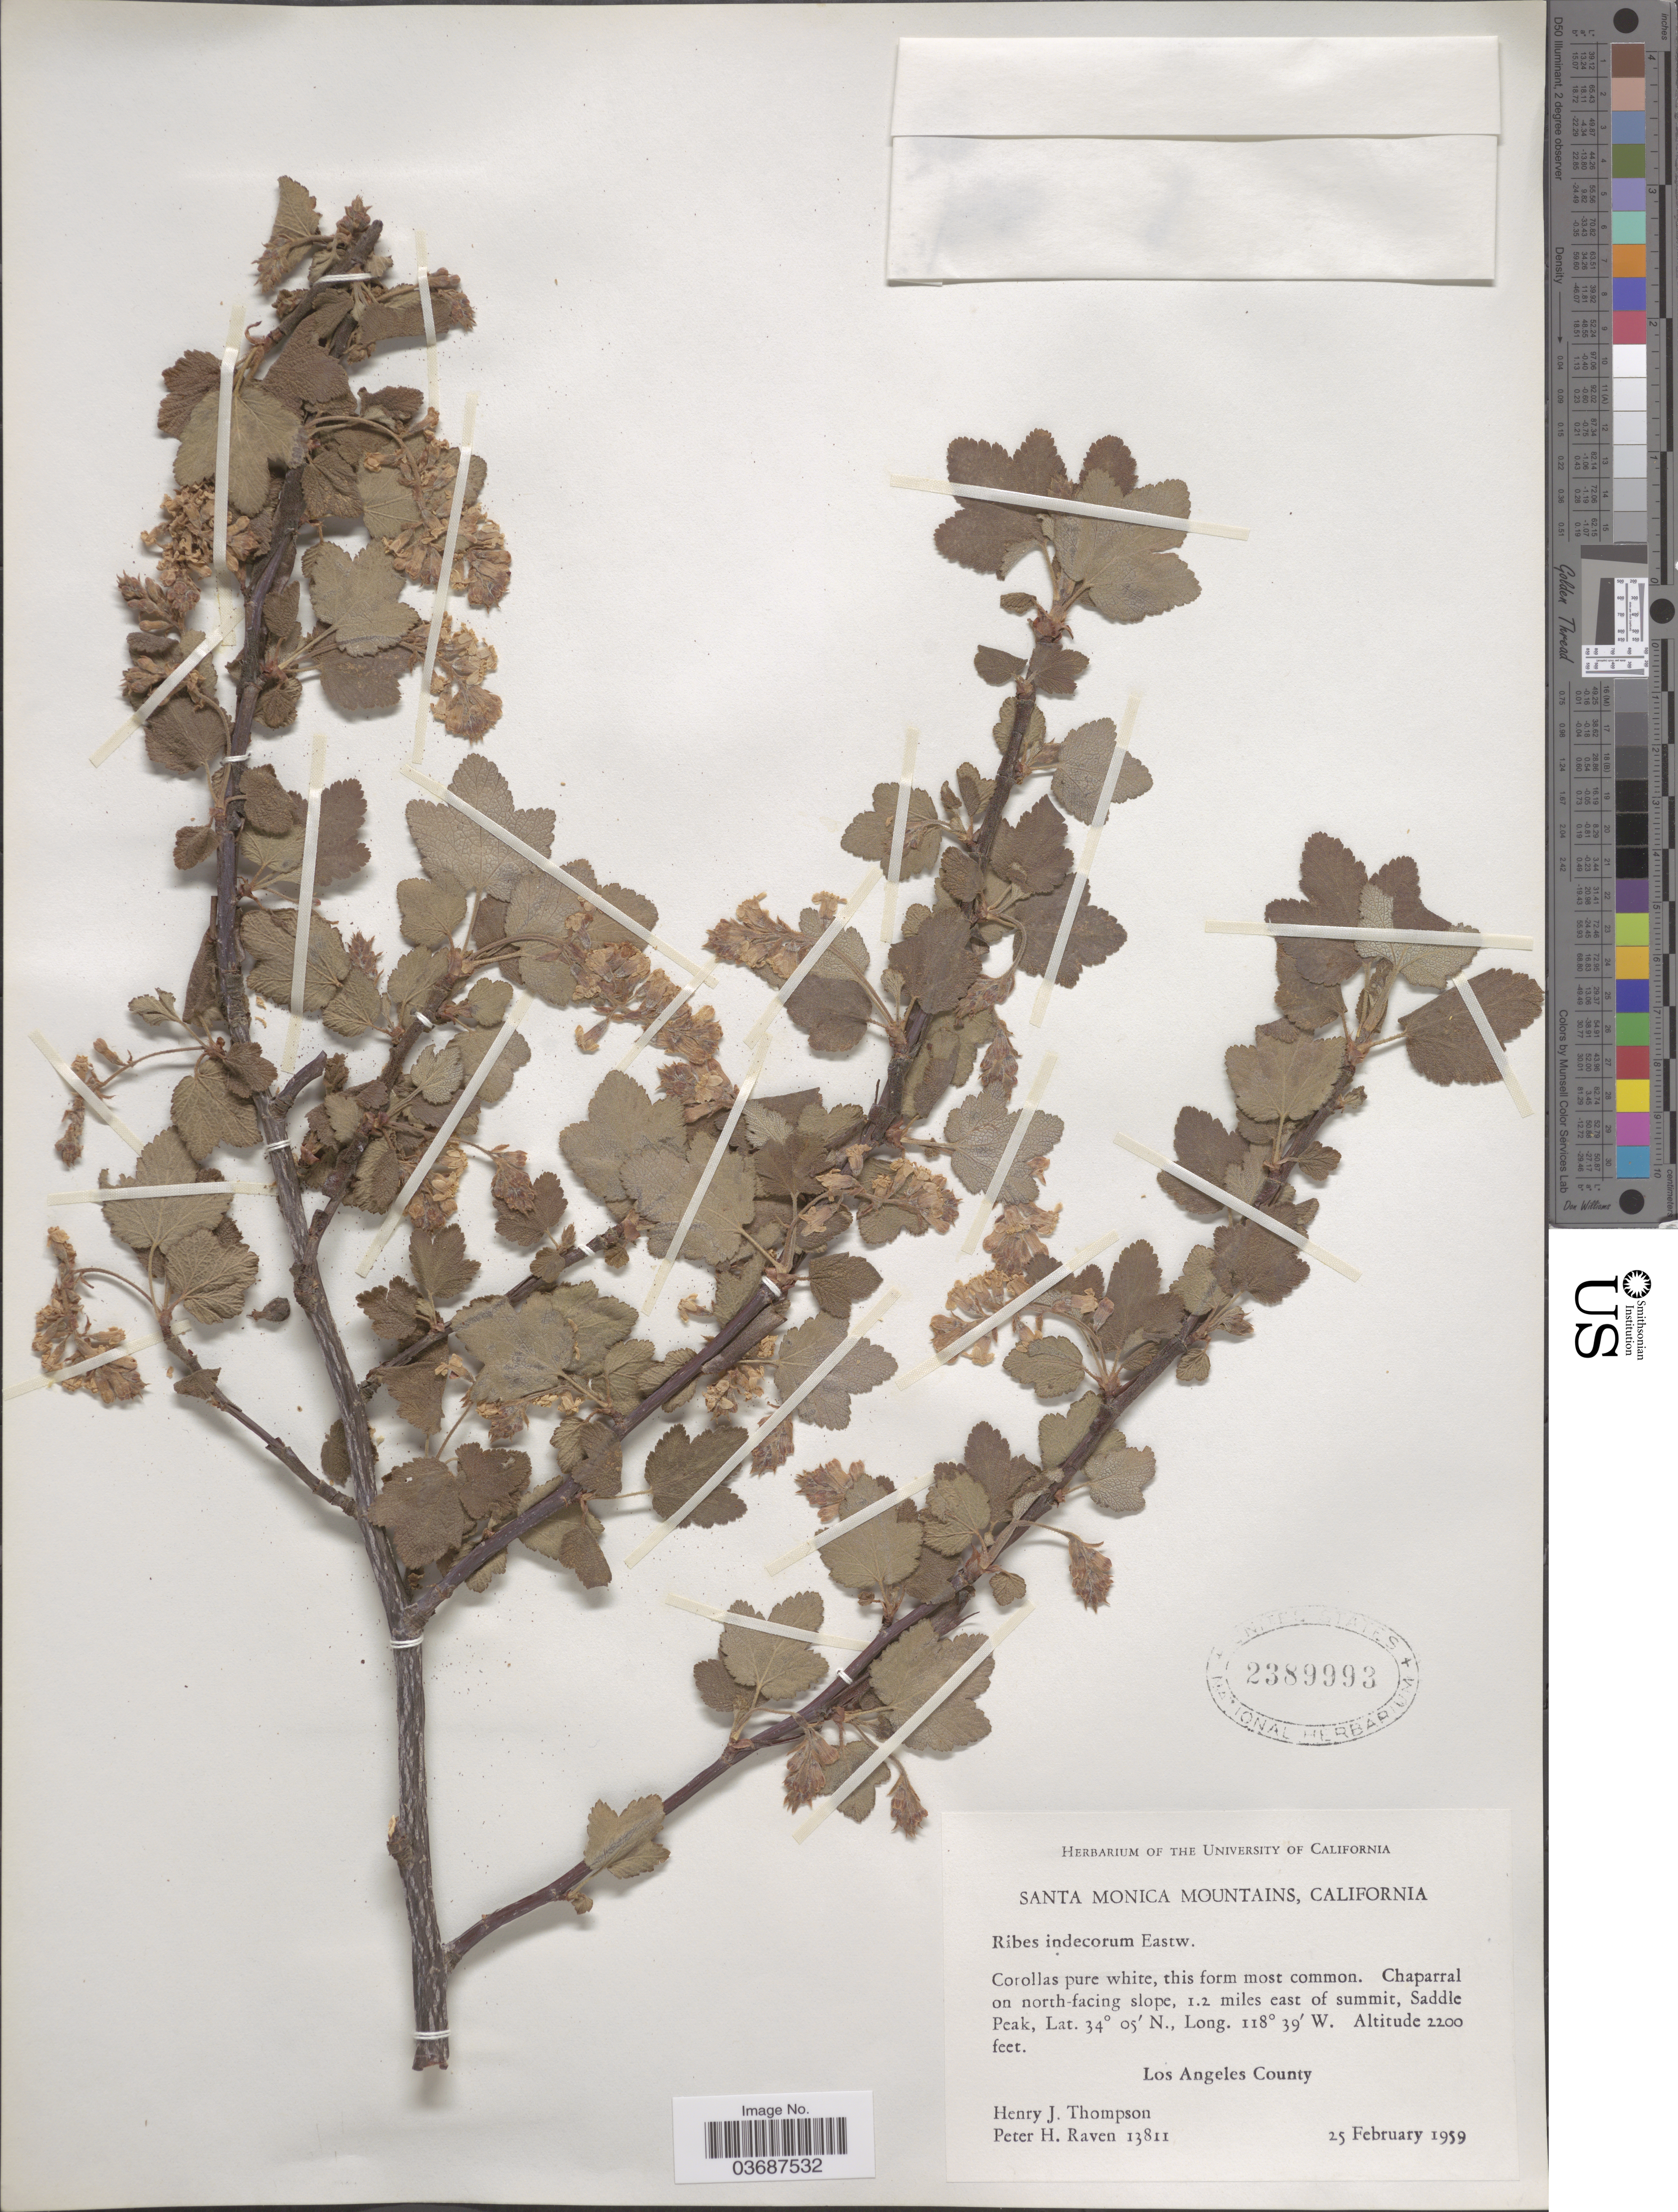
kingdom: Plantae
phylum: Tracheophyta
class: Magnoliopsida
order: Saxifragales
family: Grossulariaceae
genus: Ribes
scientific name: Ribes indecorum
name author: Eastw.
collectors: H. J. Thompson & P. Raven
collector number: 13811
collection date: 1959-02-25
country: United States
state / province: California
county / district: Los Angeles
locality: Santa Monica Mountains. Chaparral on north-facing slope, 1.2 miles east of summit, Saddle Peak. Los Angeles County.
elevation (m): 671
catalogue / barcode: US 2389993